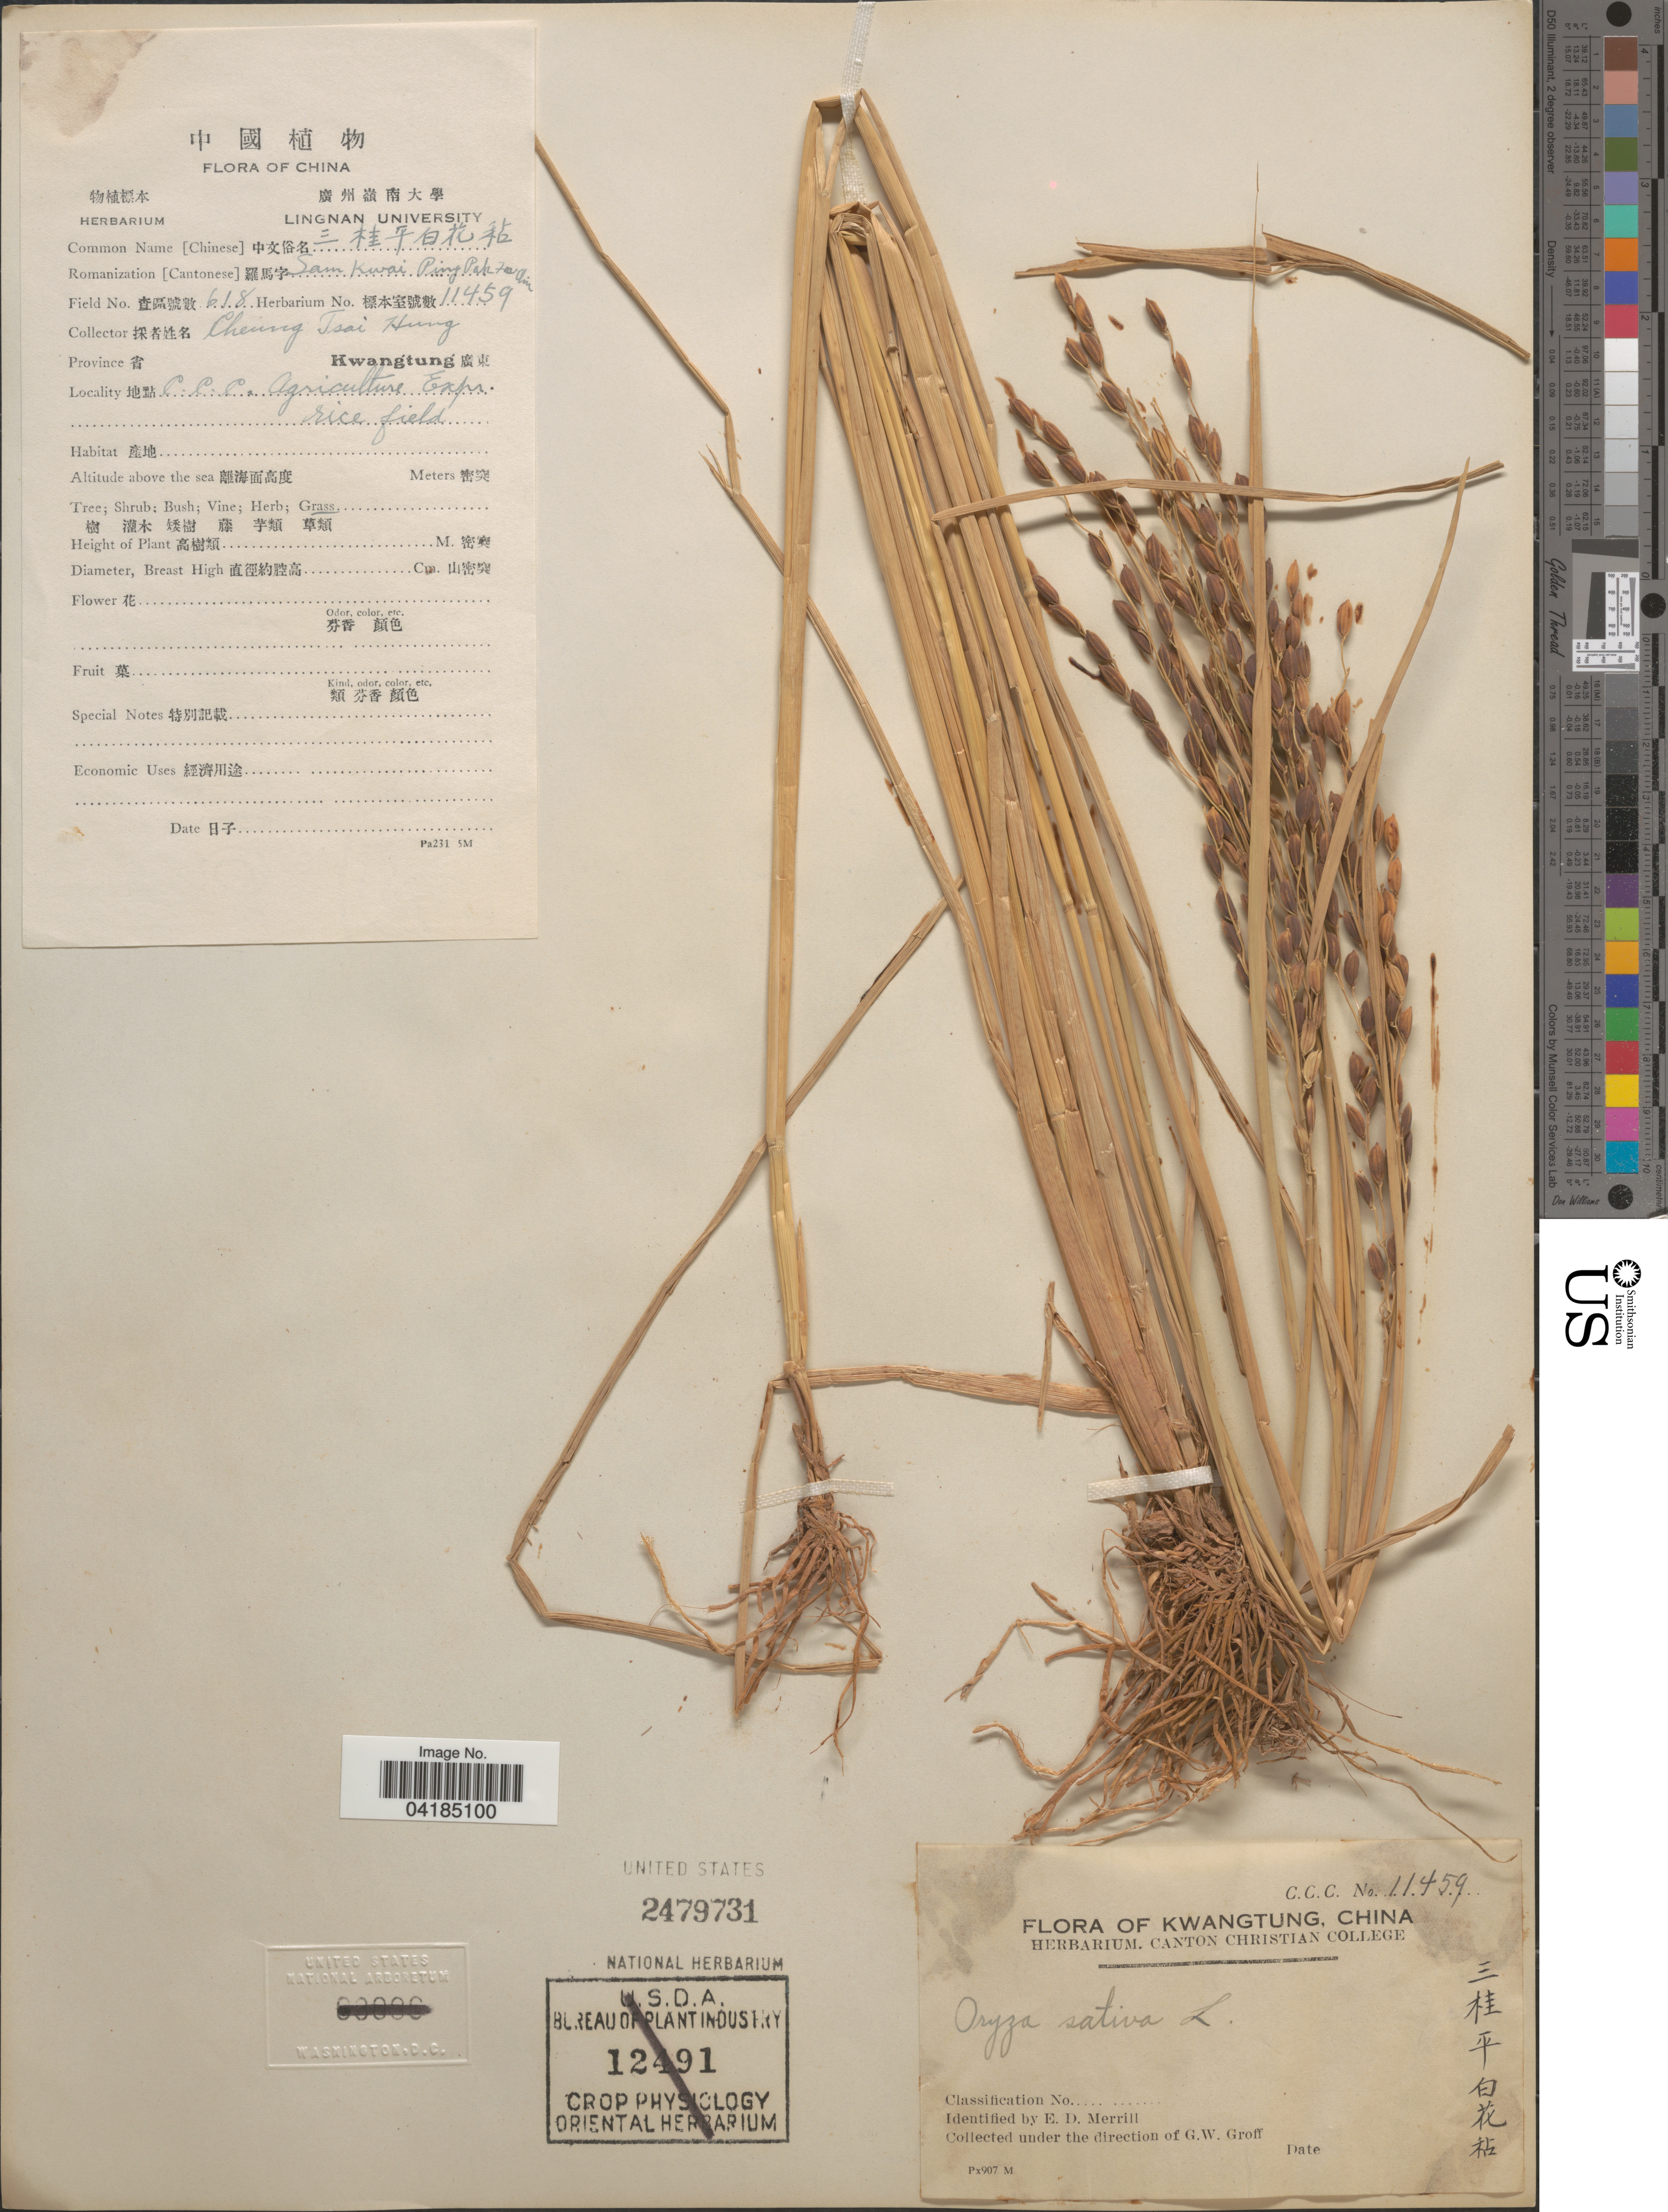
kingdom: Plantae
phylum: Tracheophyta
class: Liliopsida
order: Poales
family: Poaceae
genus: Oryza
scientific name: Oryza sativa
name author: L.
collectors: Cheung Tsai Hung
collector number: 618/11459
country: China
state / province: Guangdong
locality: Province Kwangtung. X. C.C.C. Agriculture Expr. rice field.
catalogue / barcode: US 2479731